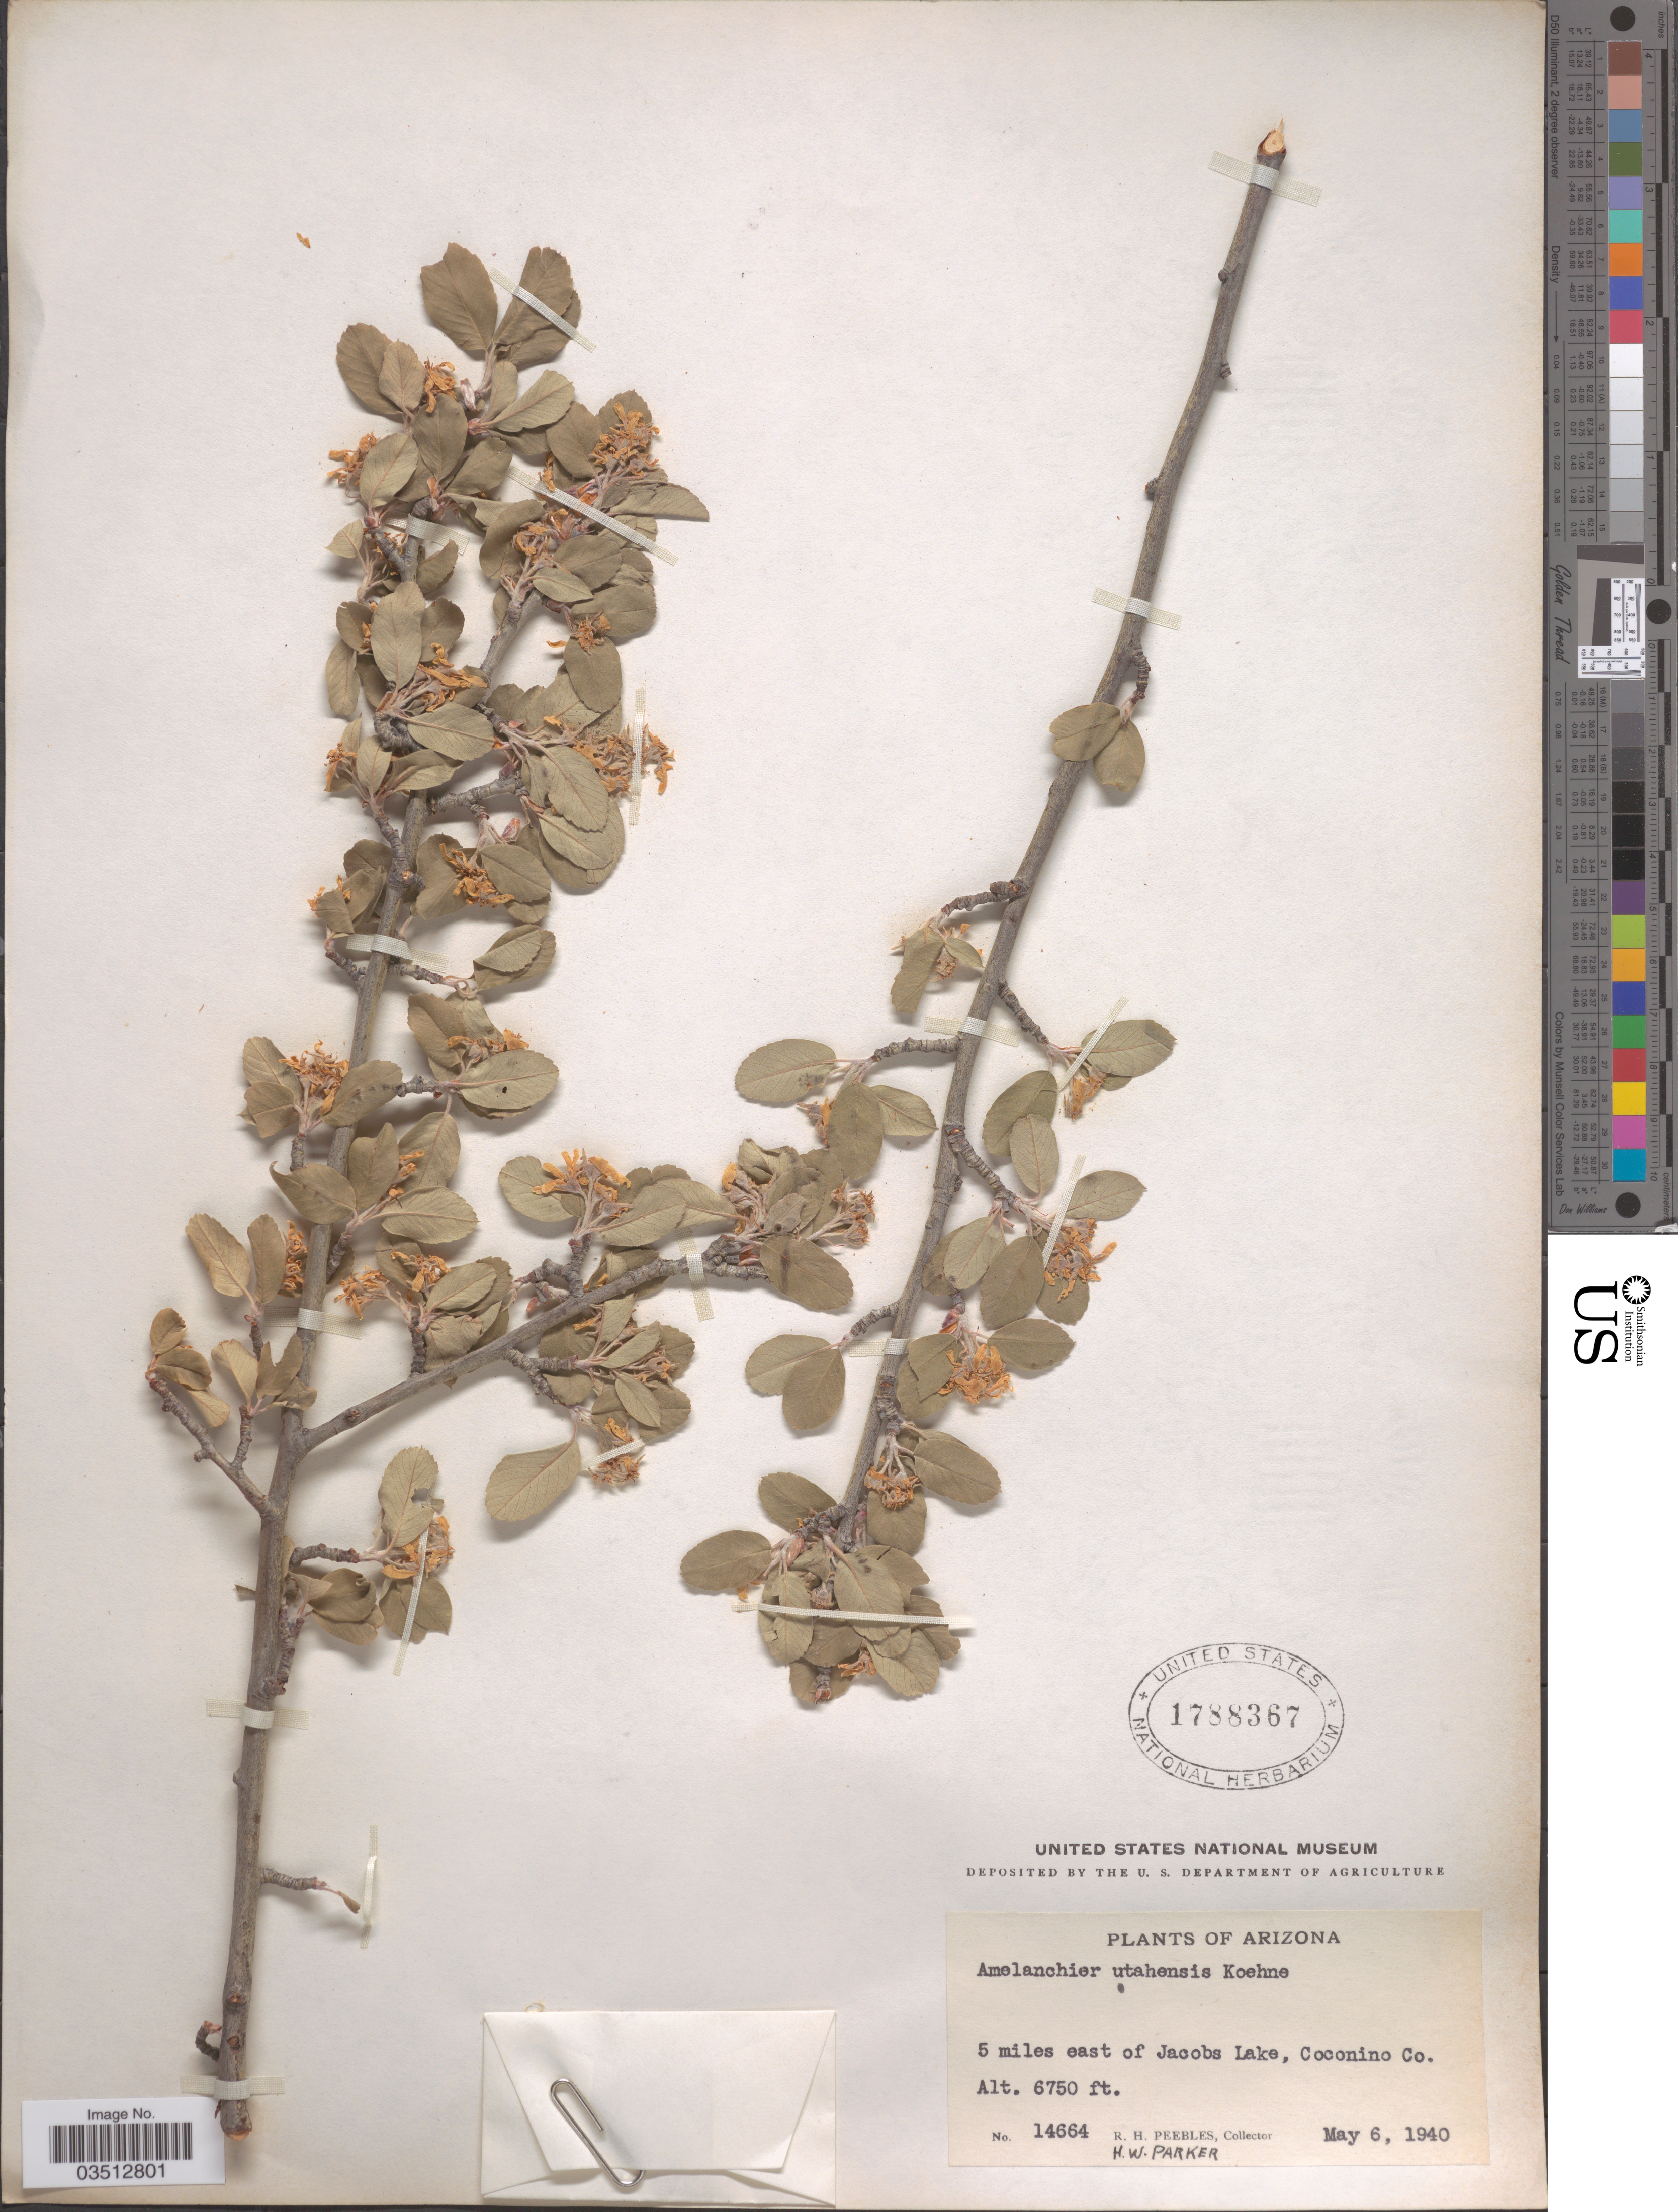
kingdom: Plantae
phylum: Tracheophyta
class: Magnoliopsida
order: Rosales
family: Rosaceae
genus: Amelanchier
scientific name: Amelanchier utahensis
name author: Koehne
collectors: R. H. Peebles & H. W. Parker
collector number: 14664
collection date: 1940-05-06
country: United States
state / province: Arizona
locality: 5 miles east of Jacobs Lake, Coconino Co.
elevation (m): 2057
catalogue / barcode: US 1788367